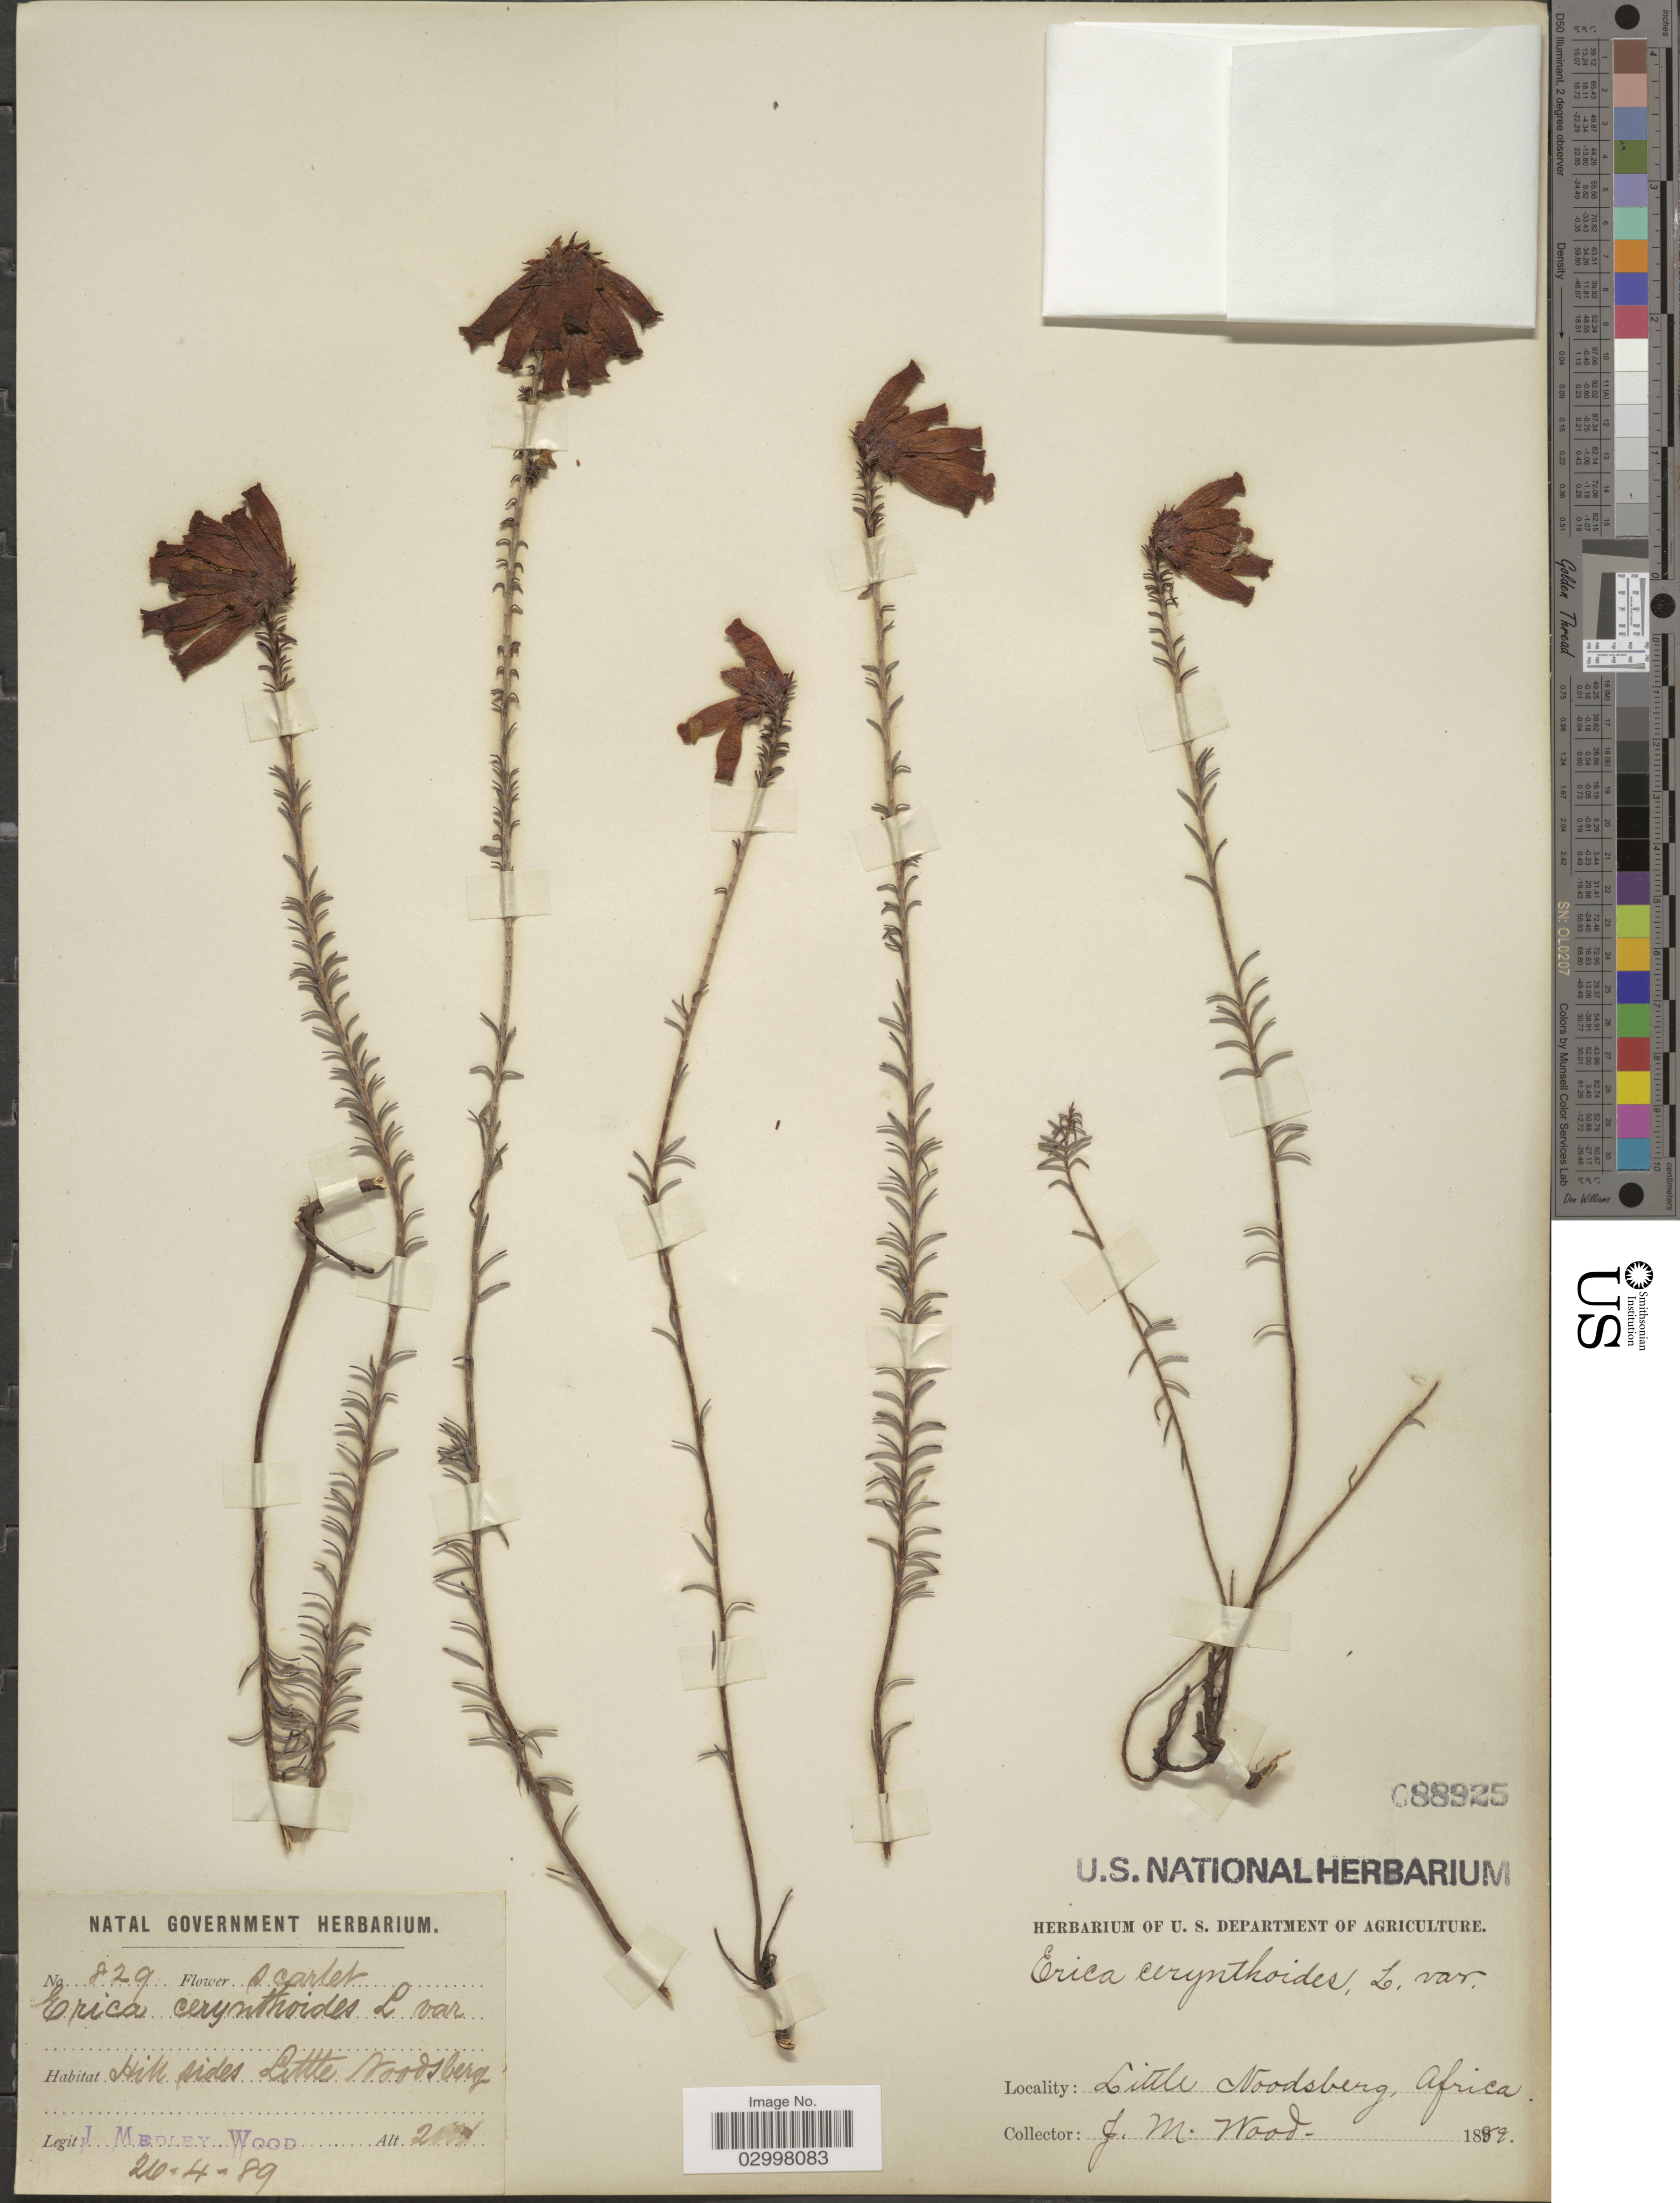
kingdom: Plantae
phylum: Tracheophyta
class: Magnoliopsida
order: Ericales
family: Ericaceae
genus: Erica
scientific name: Erica cerinthoides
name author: L.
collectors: J. Medley Wood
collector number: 829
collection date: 1889-04-26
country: South Africa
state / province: KwaZulu-Natal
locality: Hill sides Little Noodsberg. Africa.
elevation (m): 610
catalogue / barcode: US 88925